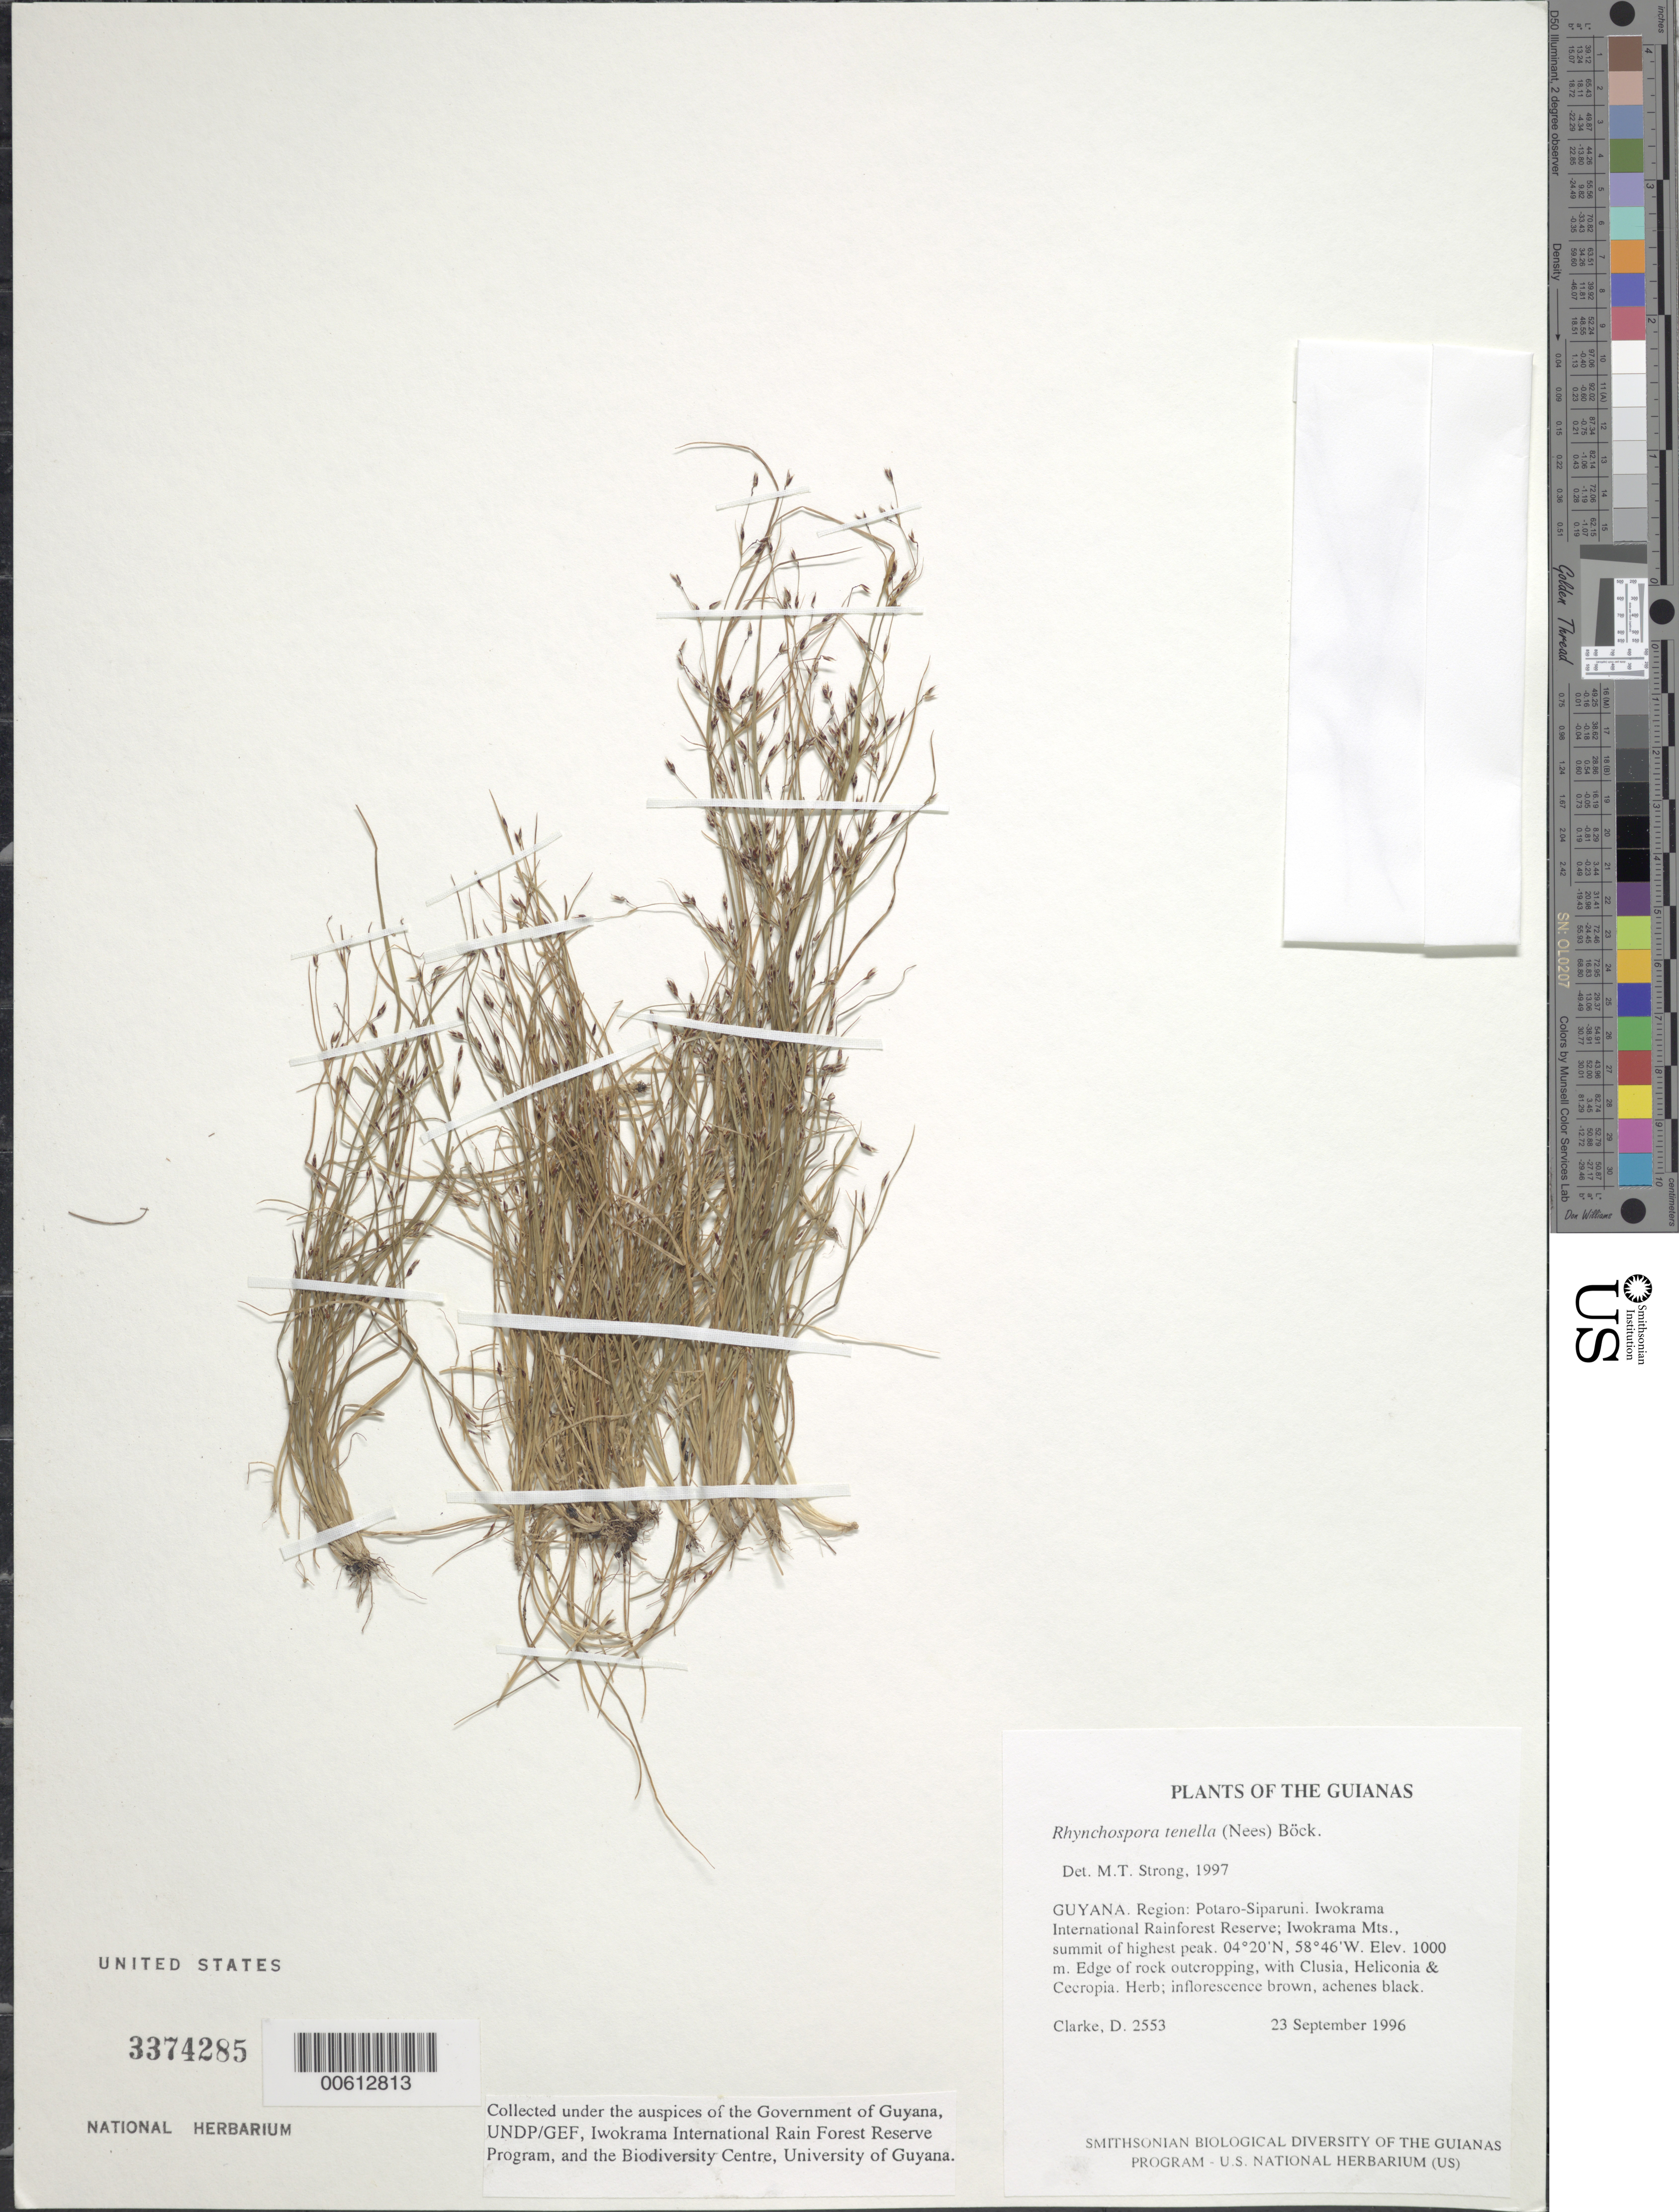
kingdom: Plantae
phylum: Tracheophyta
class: Liliopsida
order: Poales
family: Cyperaceae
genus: Rhynchospora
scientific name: Rhynchospora tenella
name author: (Nees) Boeckeler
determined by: Strong, M. T., (US), Smithsonian Institution - National Museum of Natural History (UNITED STATES)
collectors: H. D. Clarke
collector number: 2553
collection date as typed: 23 September 1996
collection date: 1996-09-23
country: Guyana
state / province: Potaro-Siparuni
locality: Iwokrama International Rainforest Reserve; Iwokrama Mts., summit of highest peak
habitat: Edge of rock outcropping, with Clusia, Heliconia & Cecropia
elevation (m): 1000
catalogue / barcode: US 3374285